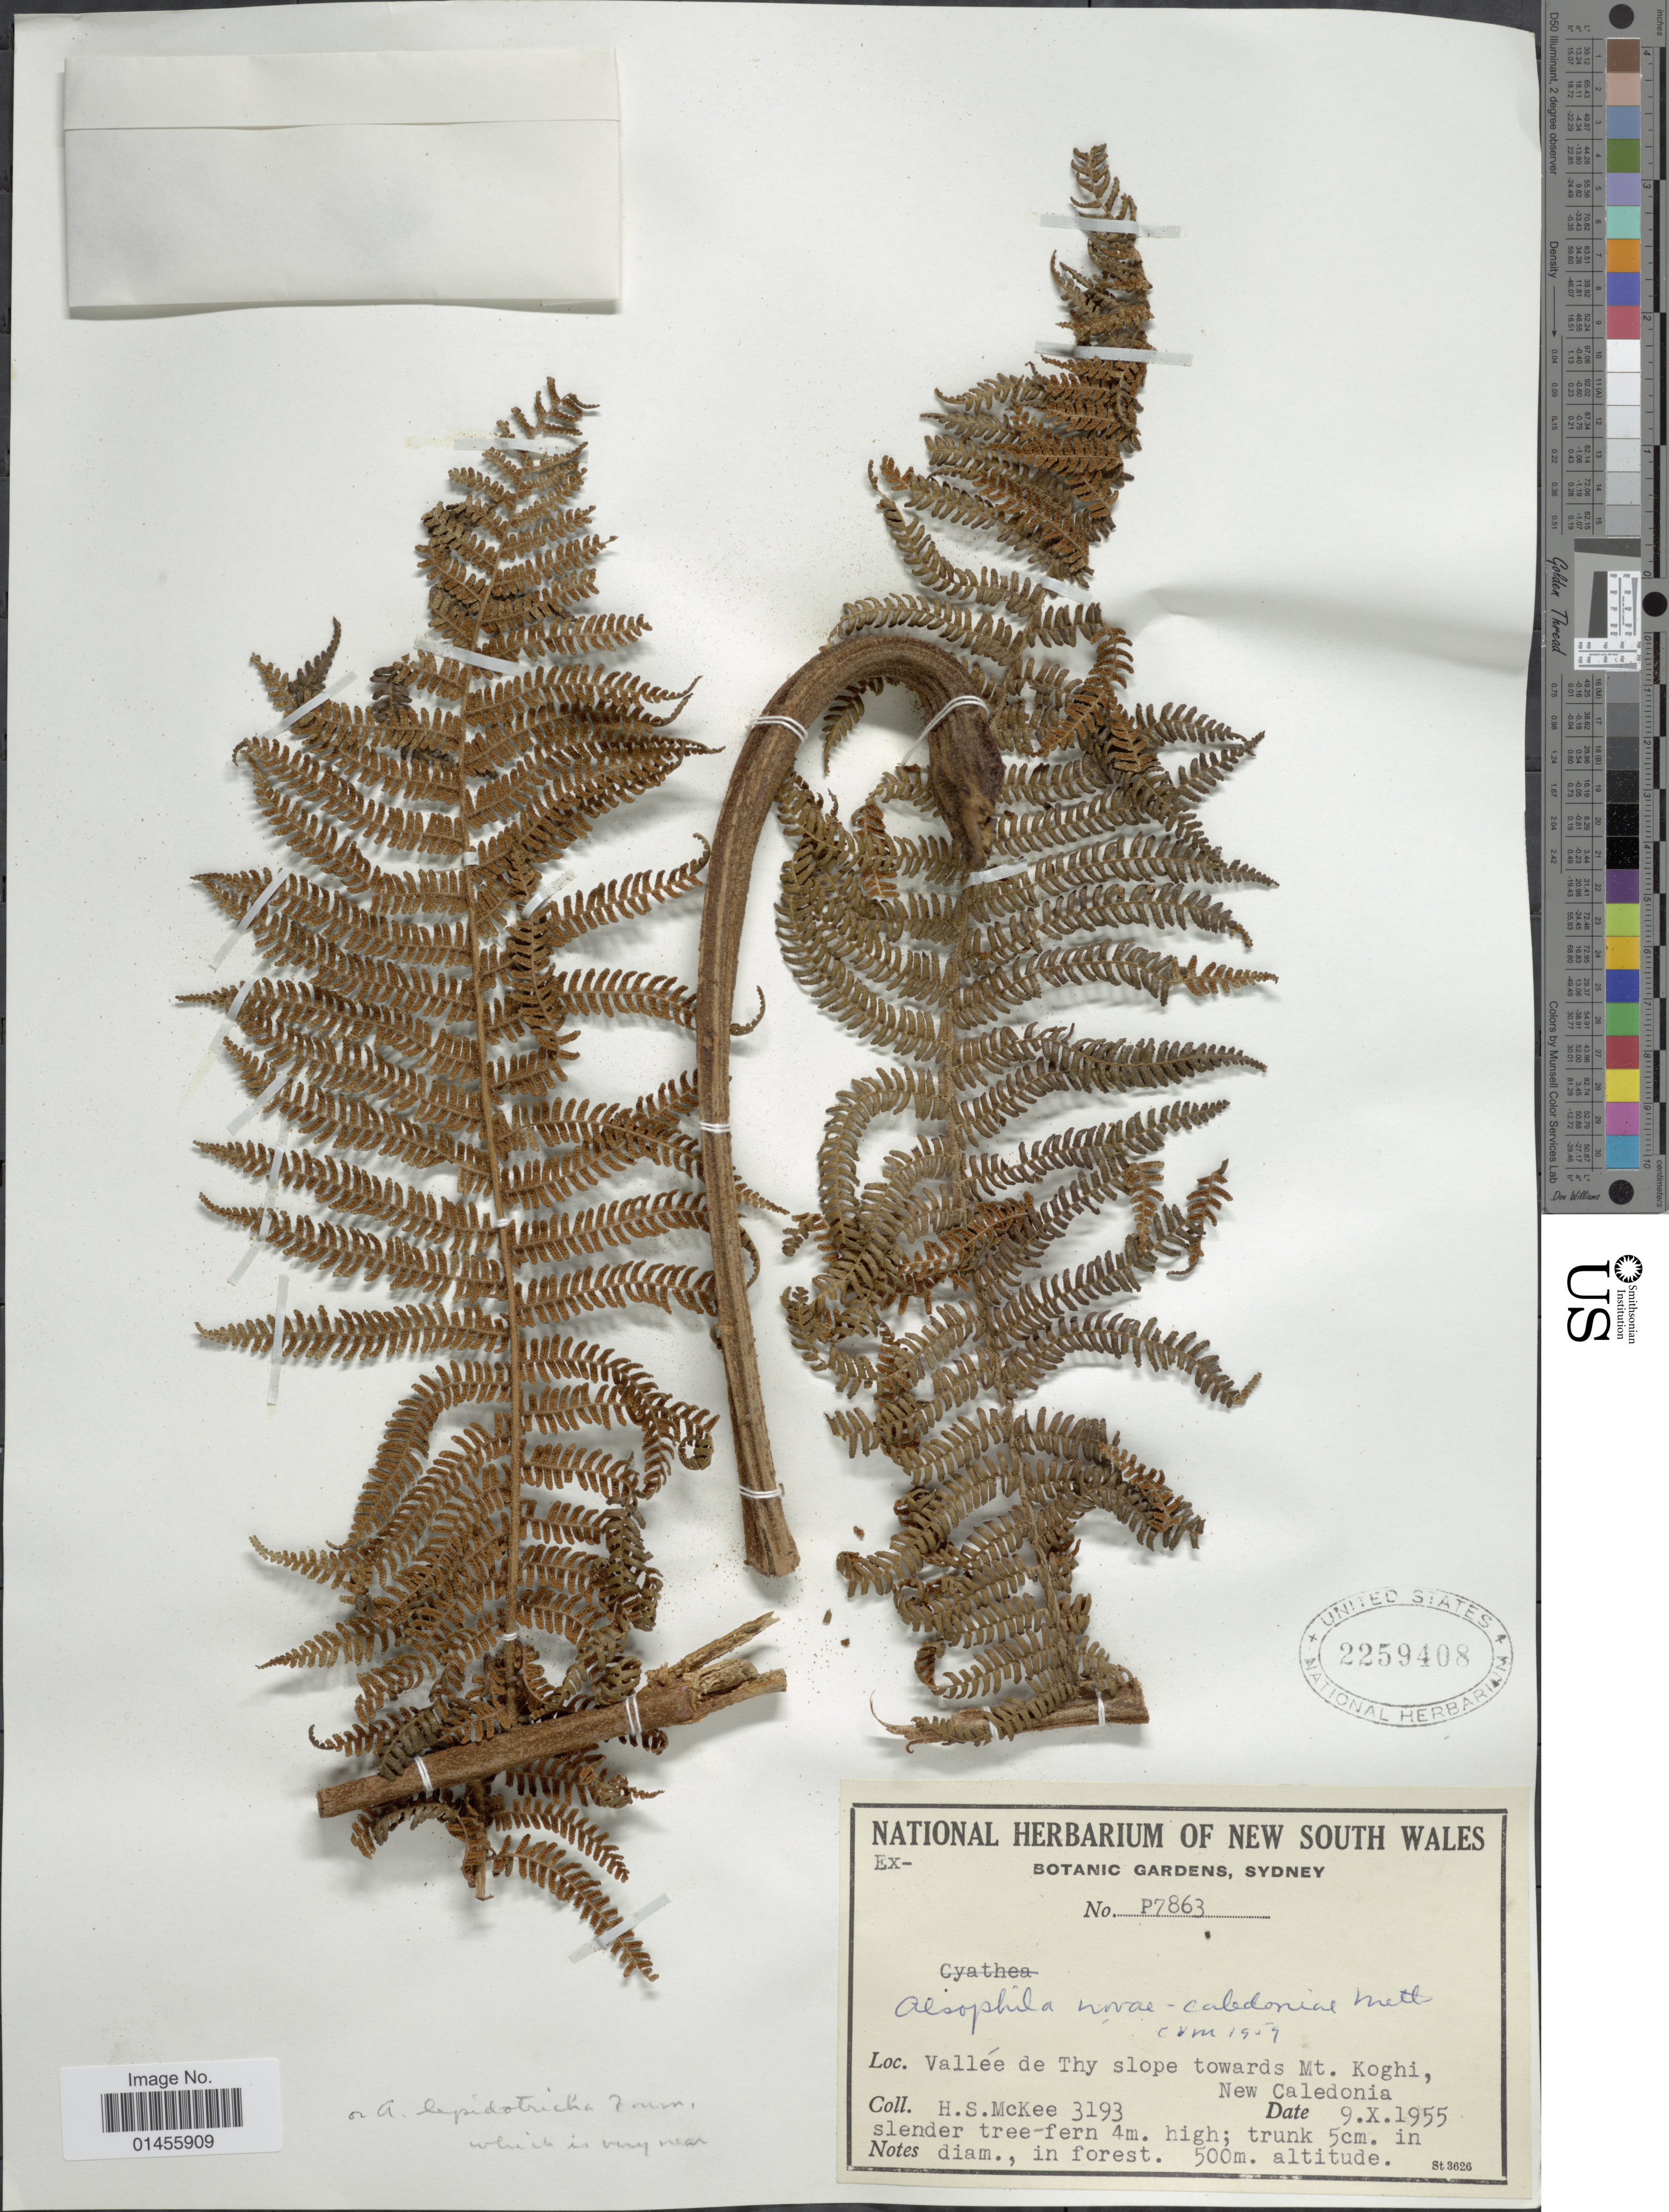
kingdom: Plantae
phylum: Tracheophyta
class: Polypodiopsida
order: Cyatheales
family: Cyatheaceae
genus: Alsophila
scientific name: Alsophila novae-caledoniae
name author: Mett.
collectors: H. S. McKee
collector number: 3193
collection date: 1955-10-09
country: New Caledonia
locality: Vallee de Thy slope towards Mt. Koghi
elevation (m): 500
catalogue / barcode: US 2259408